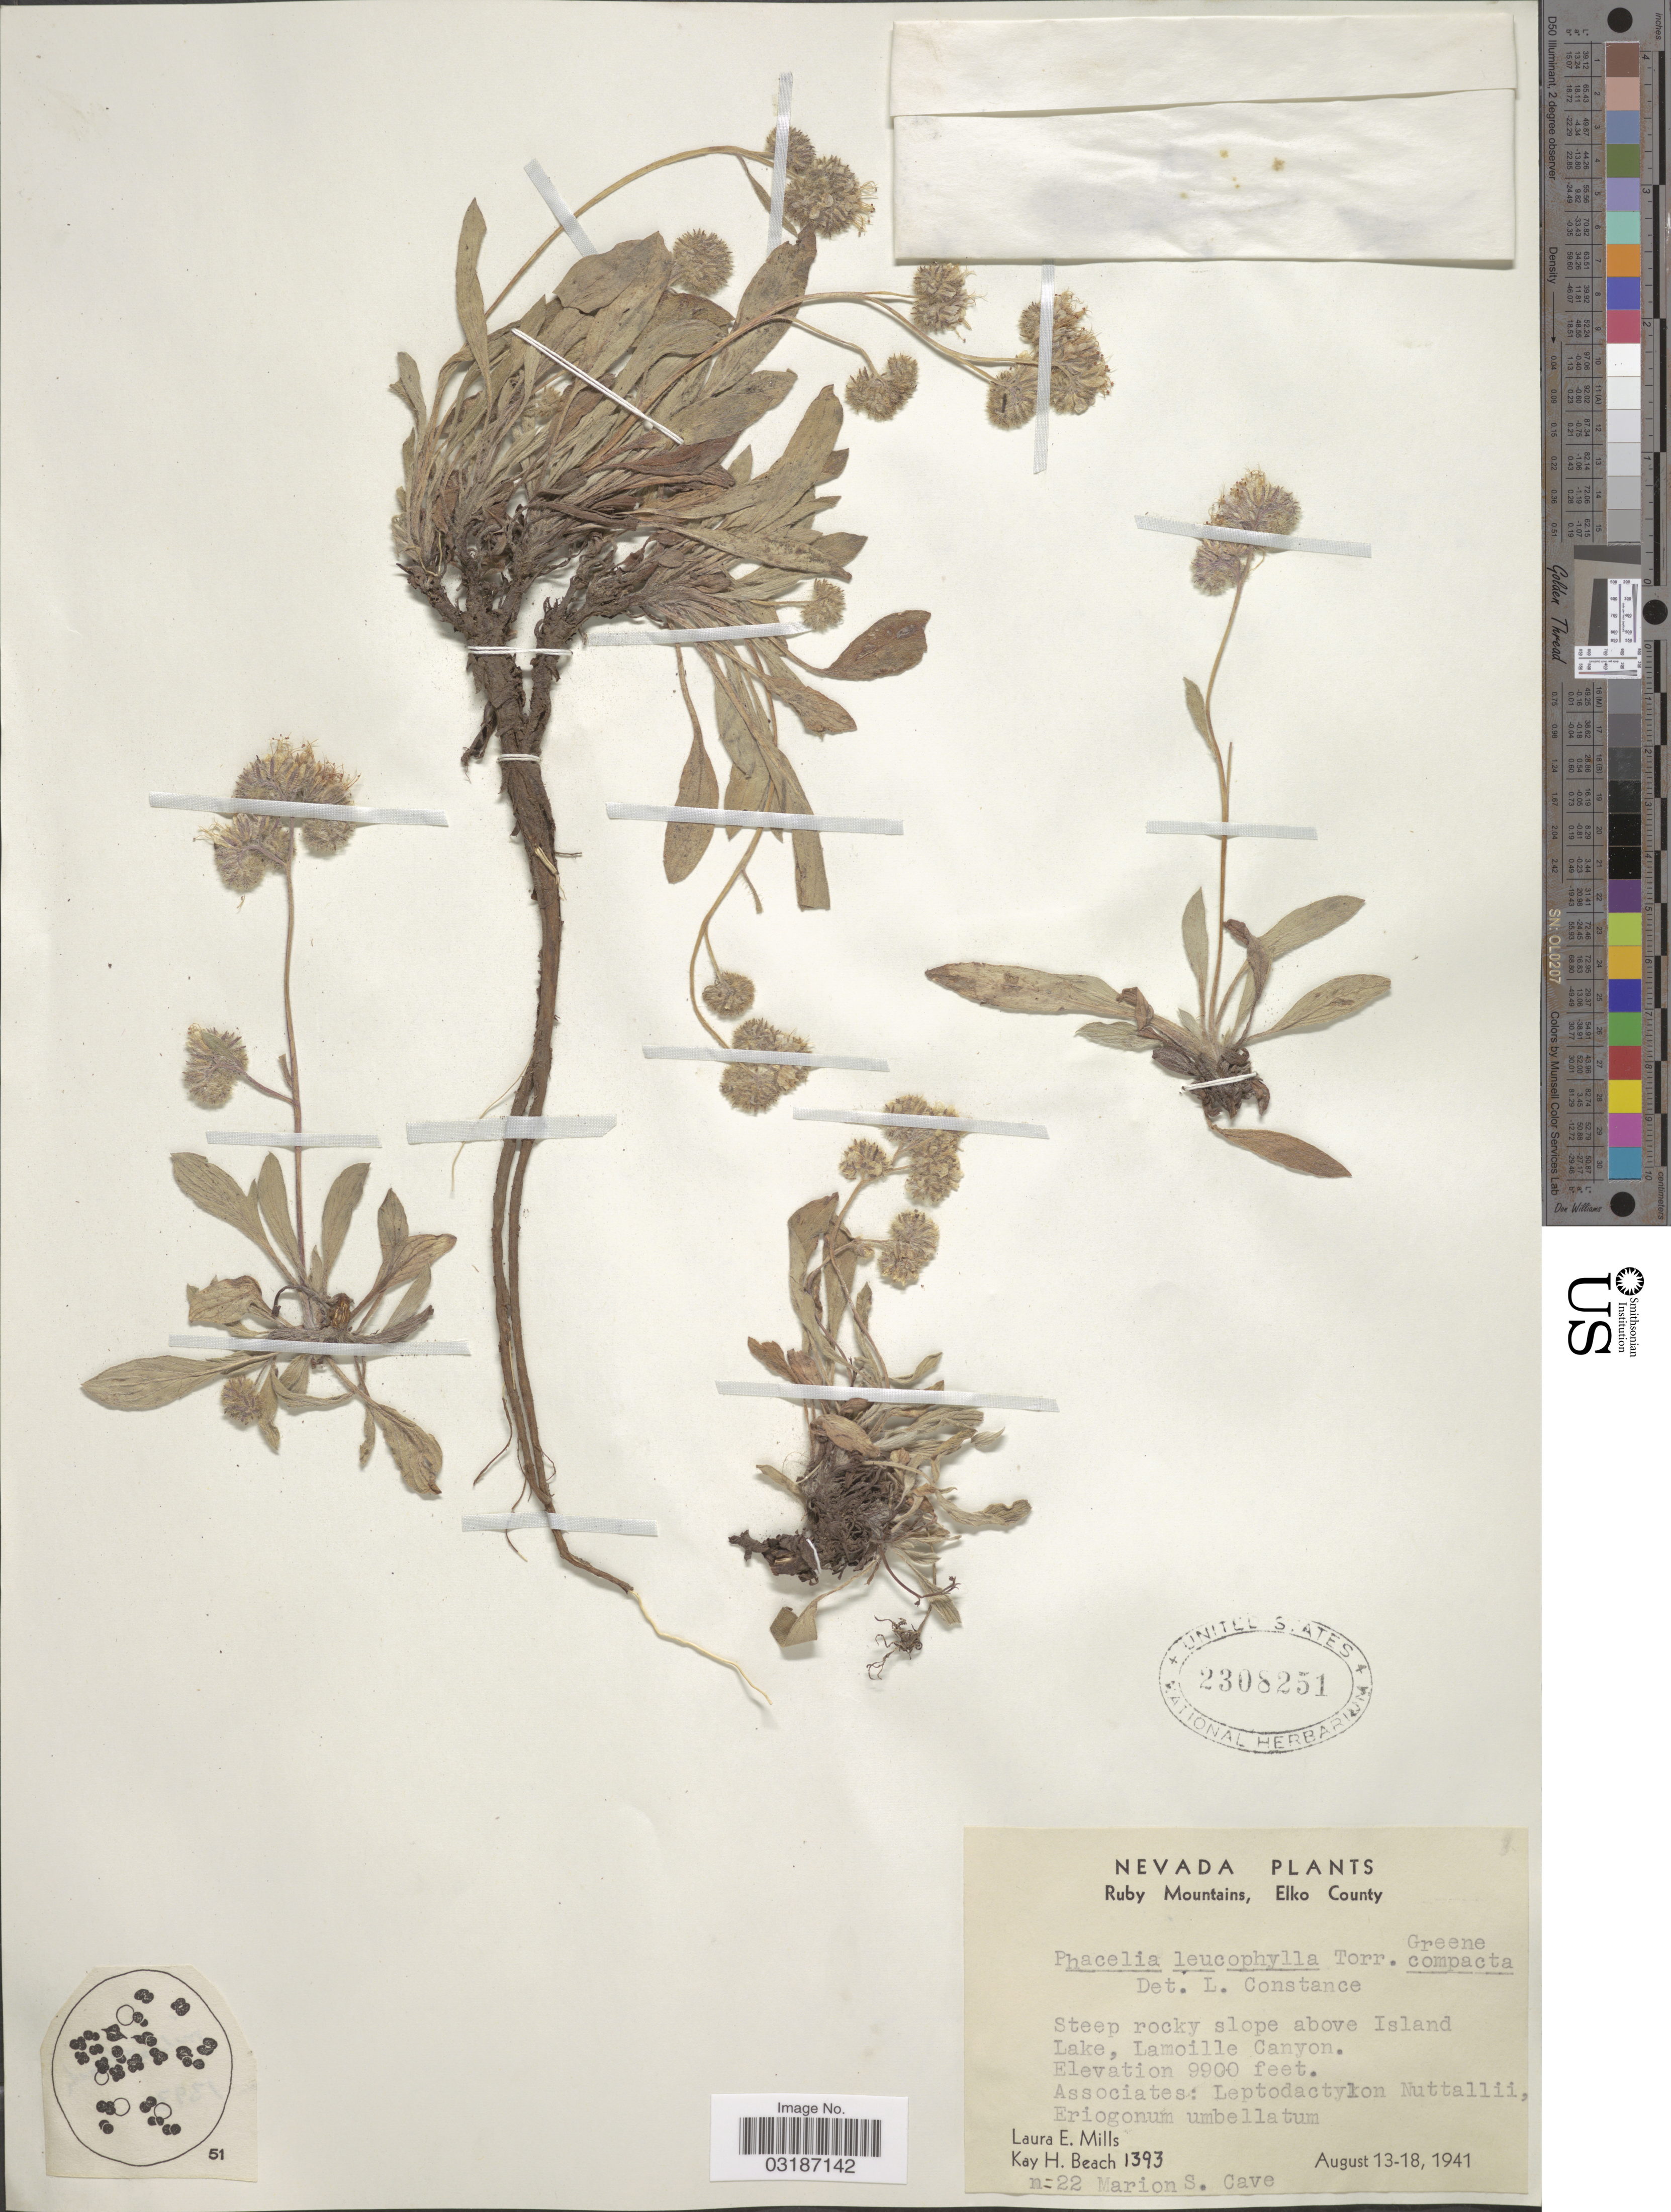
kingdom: Plantae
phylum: Tracheophyta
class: Magnoliopsida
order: Boraginales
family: Hydrophyllaceae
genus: Phacelia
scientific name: Phacelia leucophylla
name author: Torr.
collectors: L. Mills, K. H. Beach & M. Cave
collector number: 1393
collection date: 1941-08-13/1941-08-18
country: United States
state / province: Nevada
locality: Ruby Mountains, Elko County. Slope above Island Lake, Lamoille Canyon.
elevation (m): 3018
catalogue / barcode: US 2308251